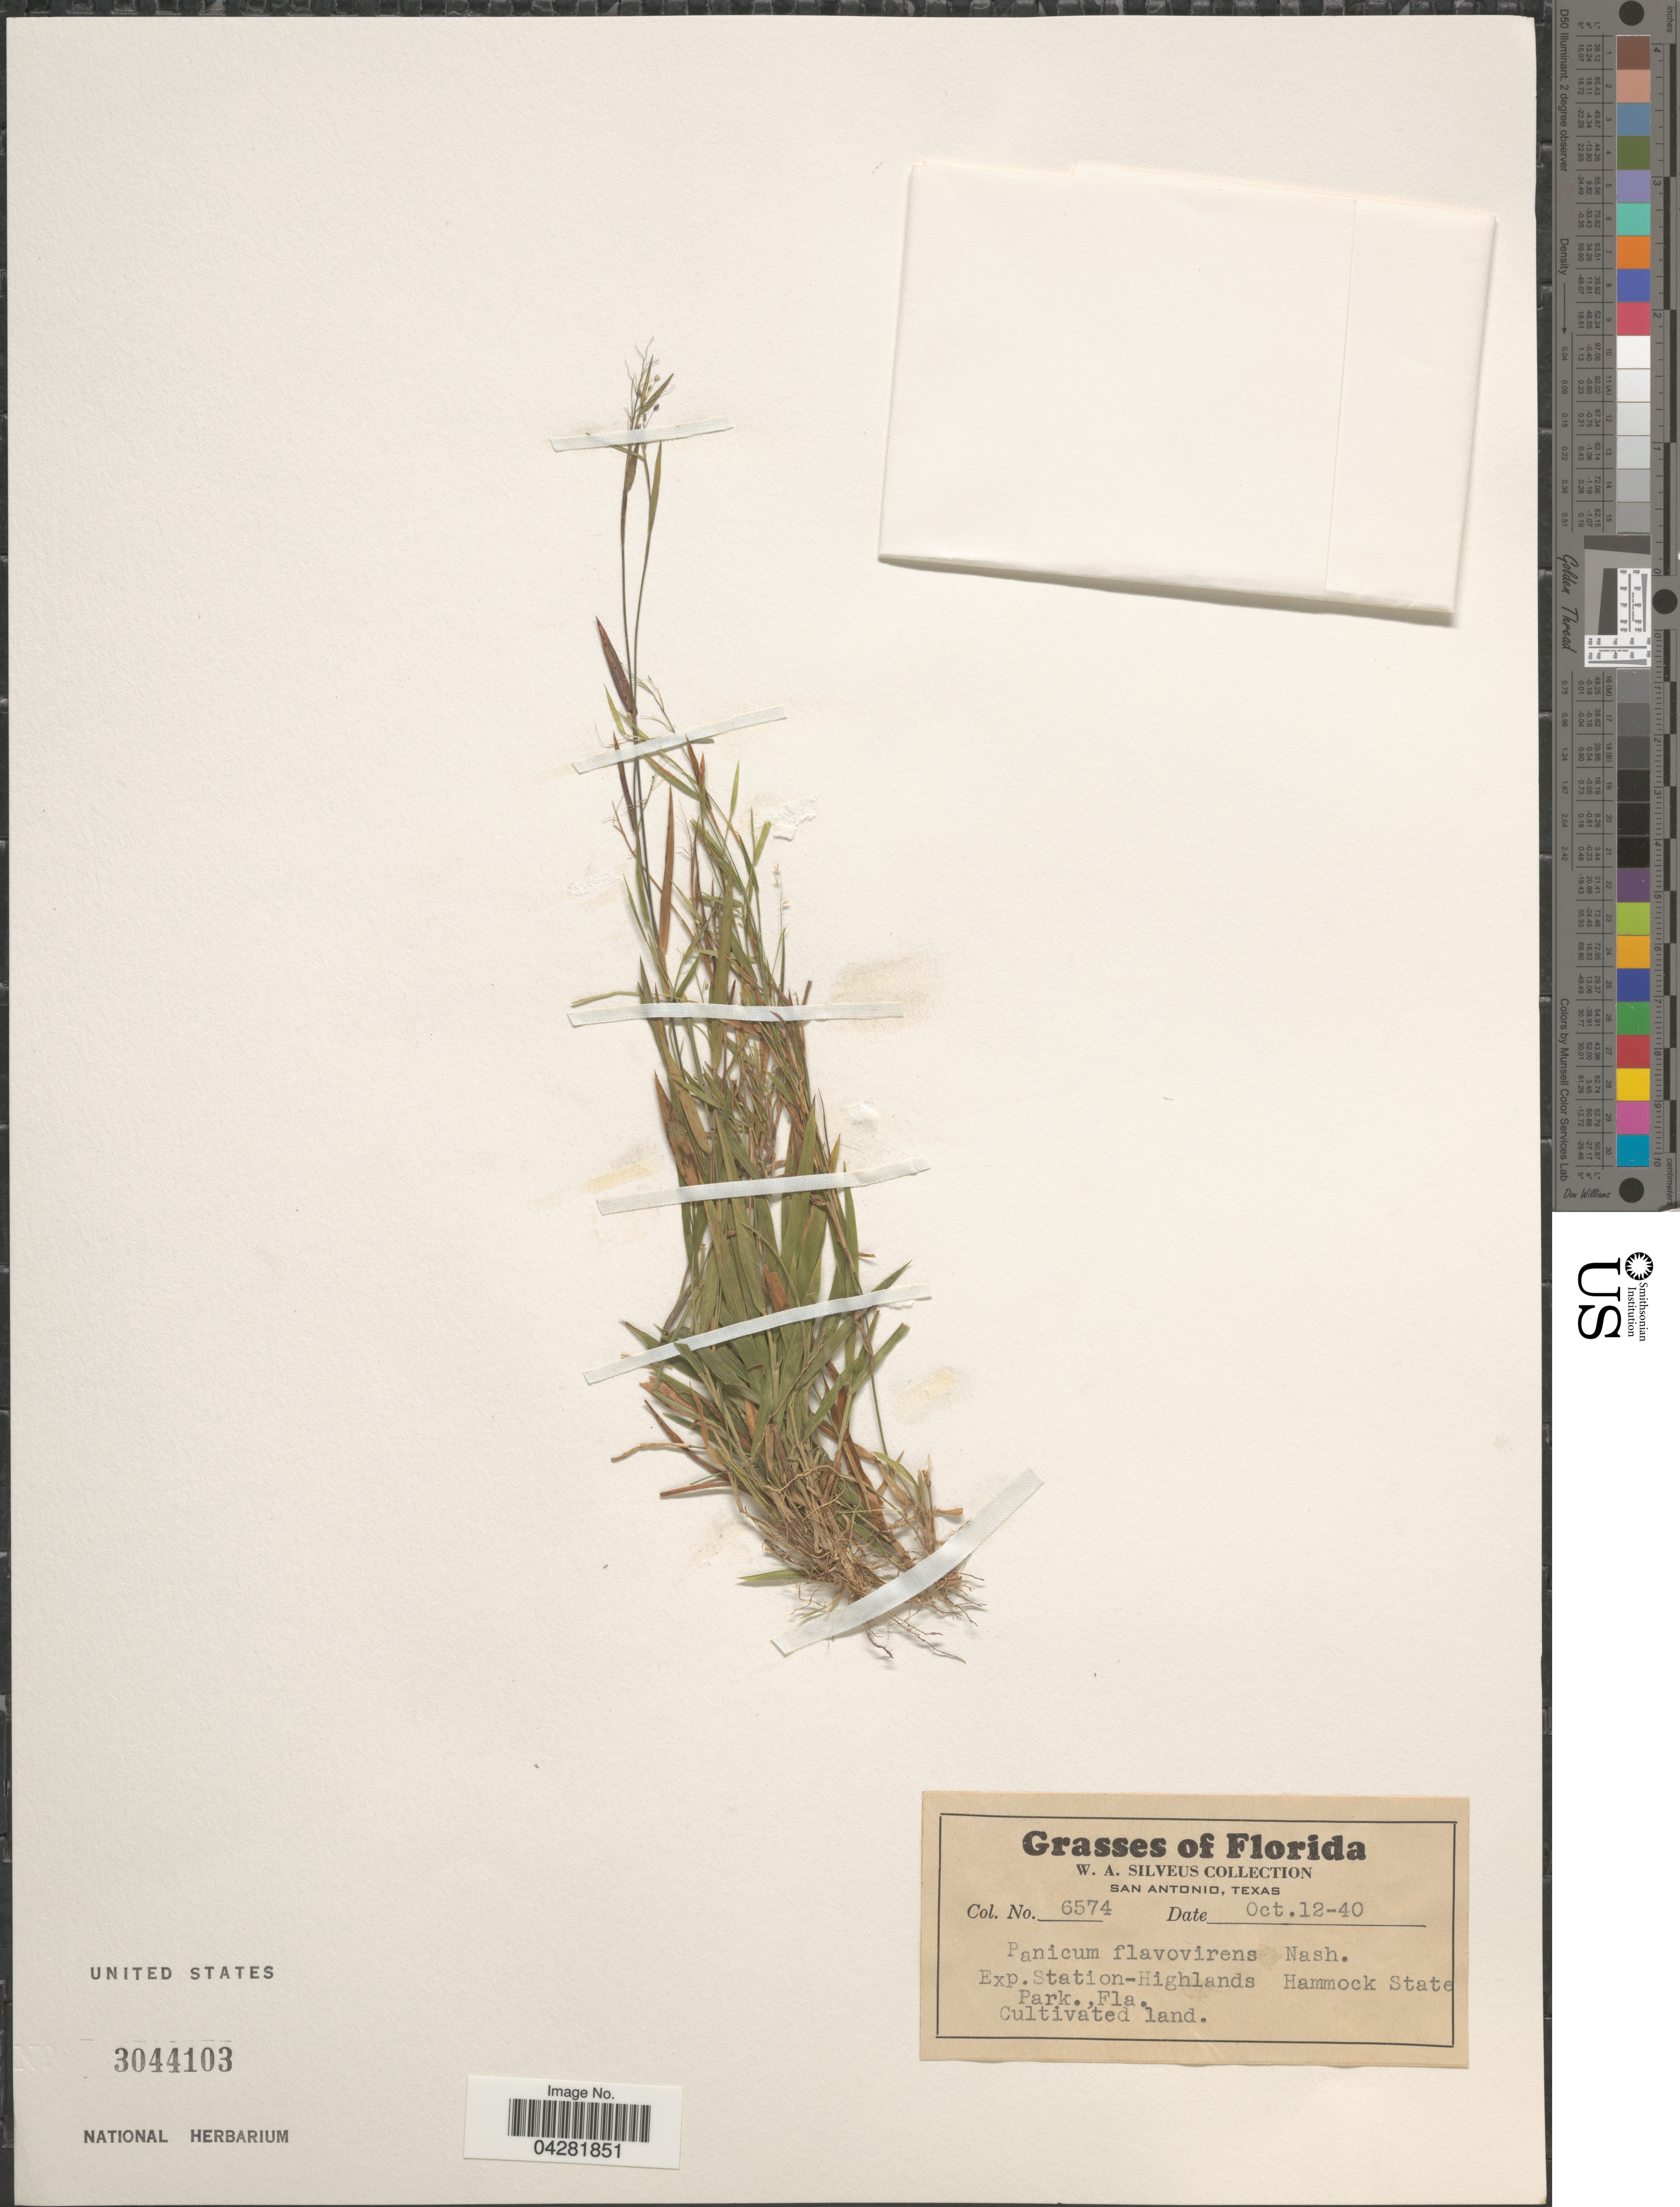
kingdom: Plantae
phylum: Tracheophyta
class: Liliopsida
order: Poales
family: Poaceae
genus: Dichanthelium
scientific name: Dichanthelium ensifolium var. ensifolium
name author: (Baldwin ex Elliot) Gould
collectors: W. Silveus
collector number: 6574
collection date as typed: Transcribed d/m/y: 12/10/40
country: United States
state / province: Florida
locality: Exp. Station-Highlands. Hammock State Park.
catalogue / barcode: US 3044103